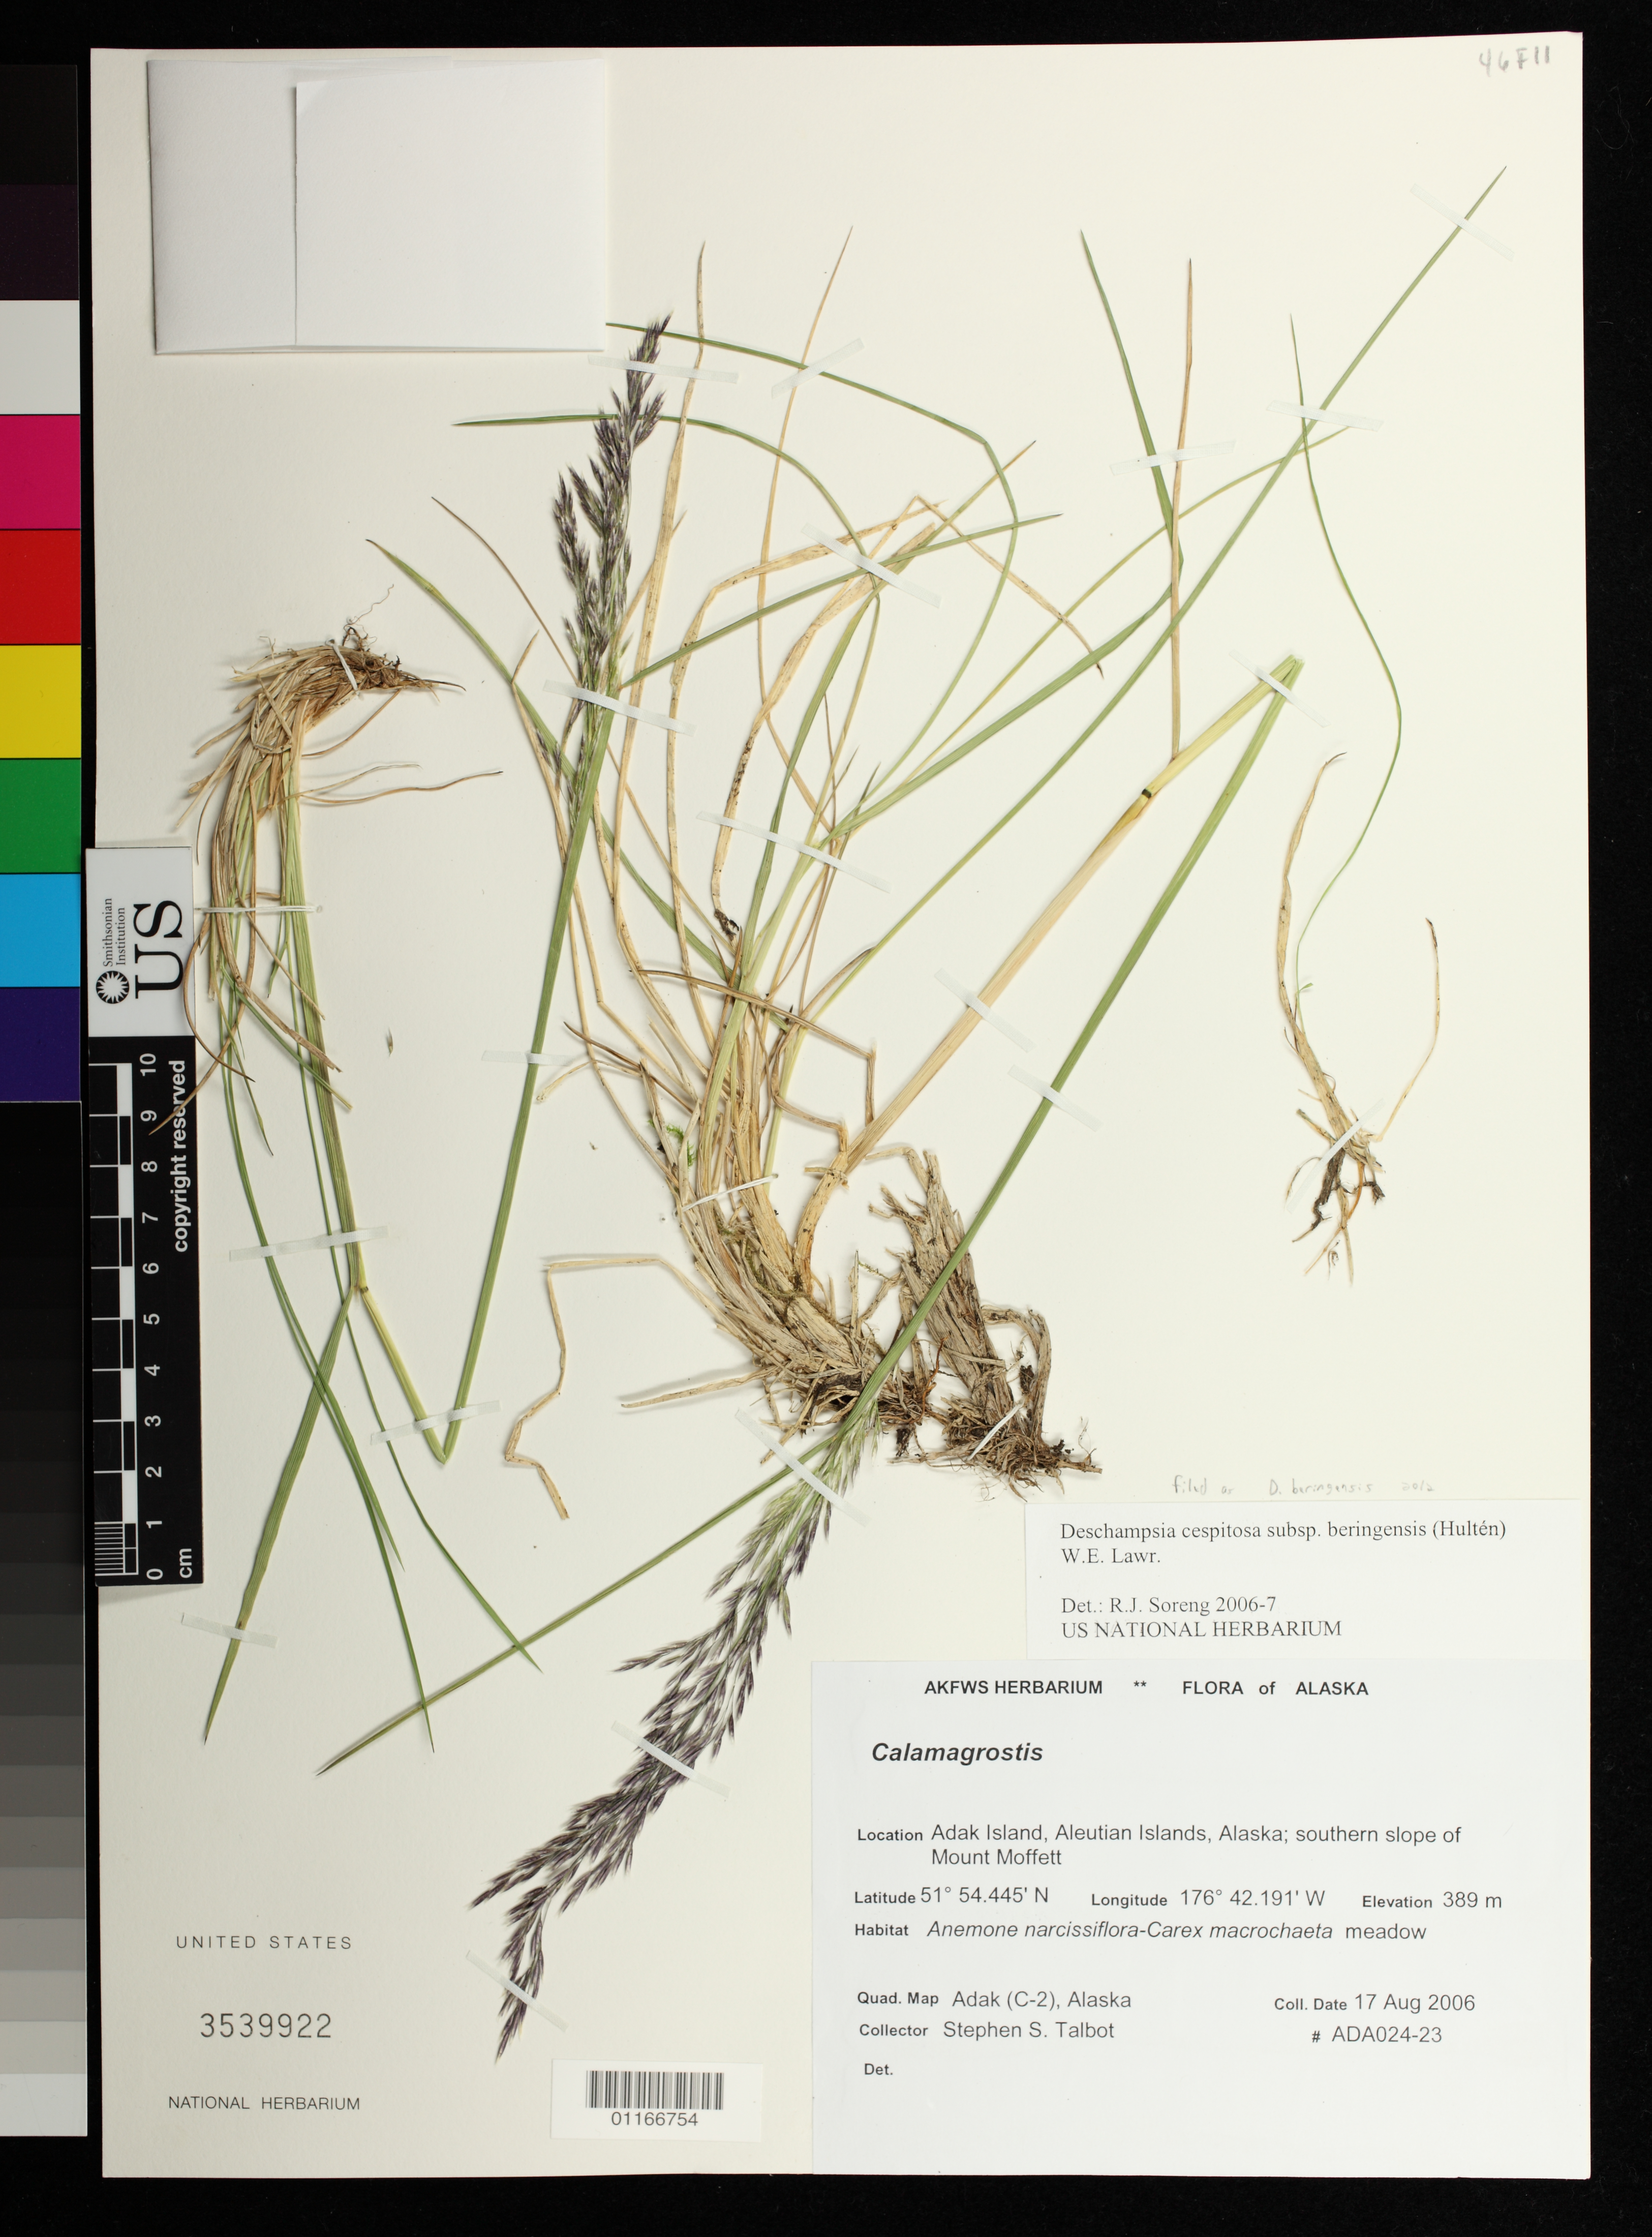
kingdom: Plantae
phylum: Tracheophyta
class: Liliopsida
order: Poales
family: Poaceae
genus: Deschampsia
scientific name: Deschampsia cespitosa subsp. beringensis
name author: (Hultén) Lawrence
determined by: Poaceae Reorganization Project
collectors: S. S. Talbot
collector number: ADA024-23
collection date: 2006-08-17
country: United States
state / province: Alaska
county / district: Aleutian Islands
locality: Adak Island, southern slope of Mount Moffett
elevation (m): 389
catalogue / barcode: US 3539922